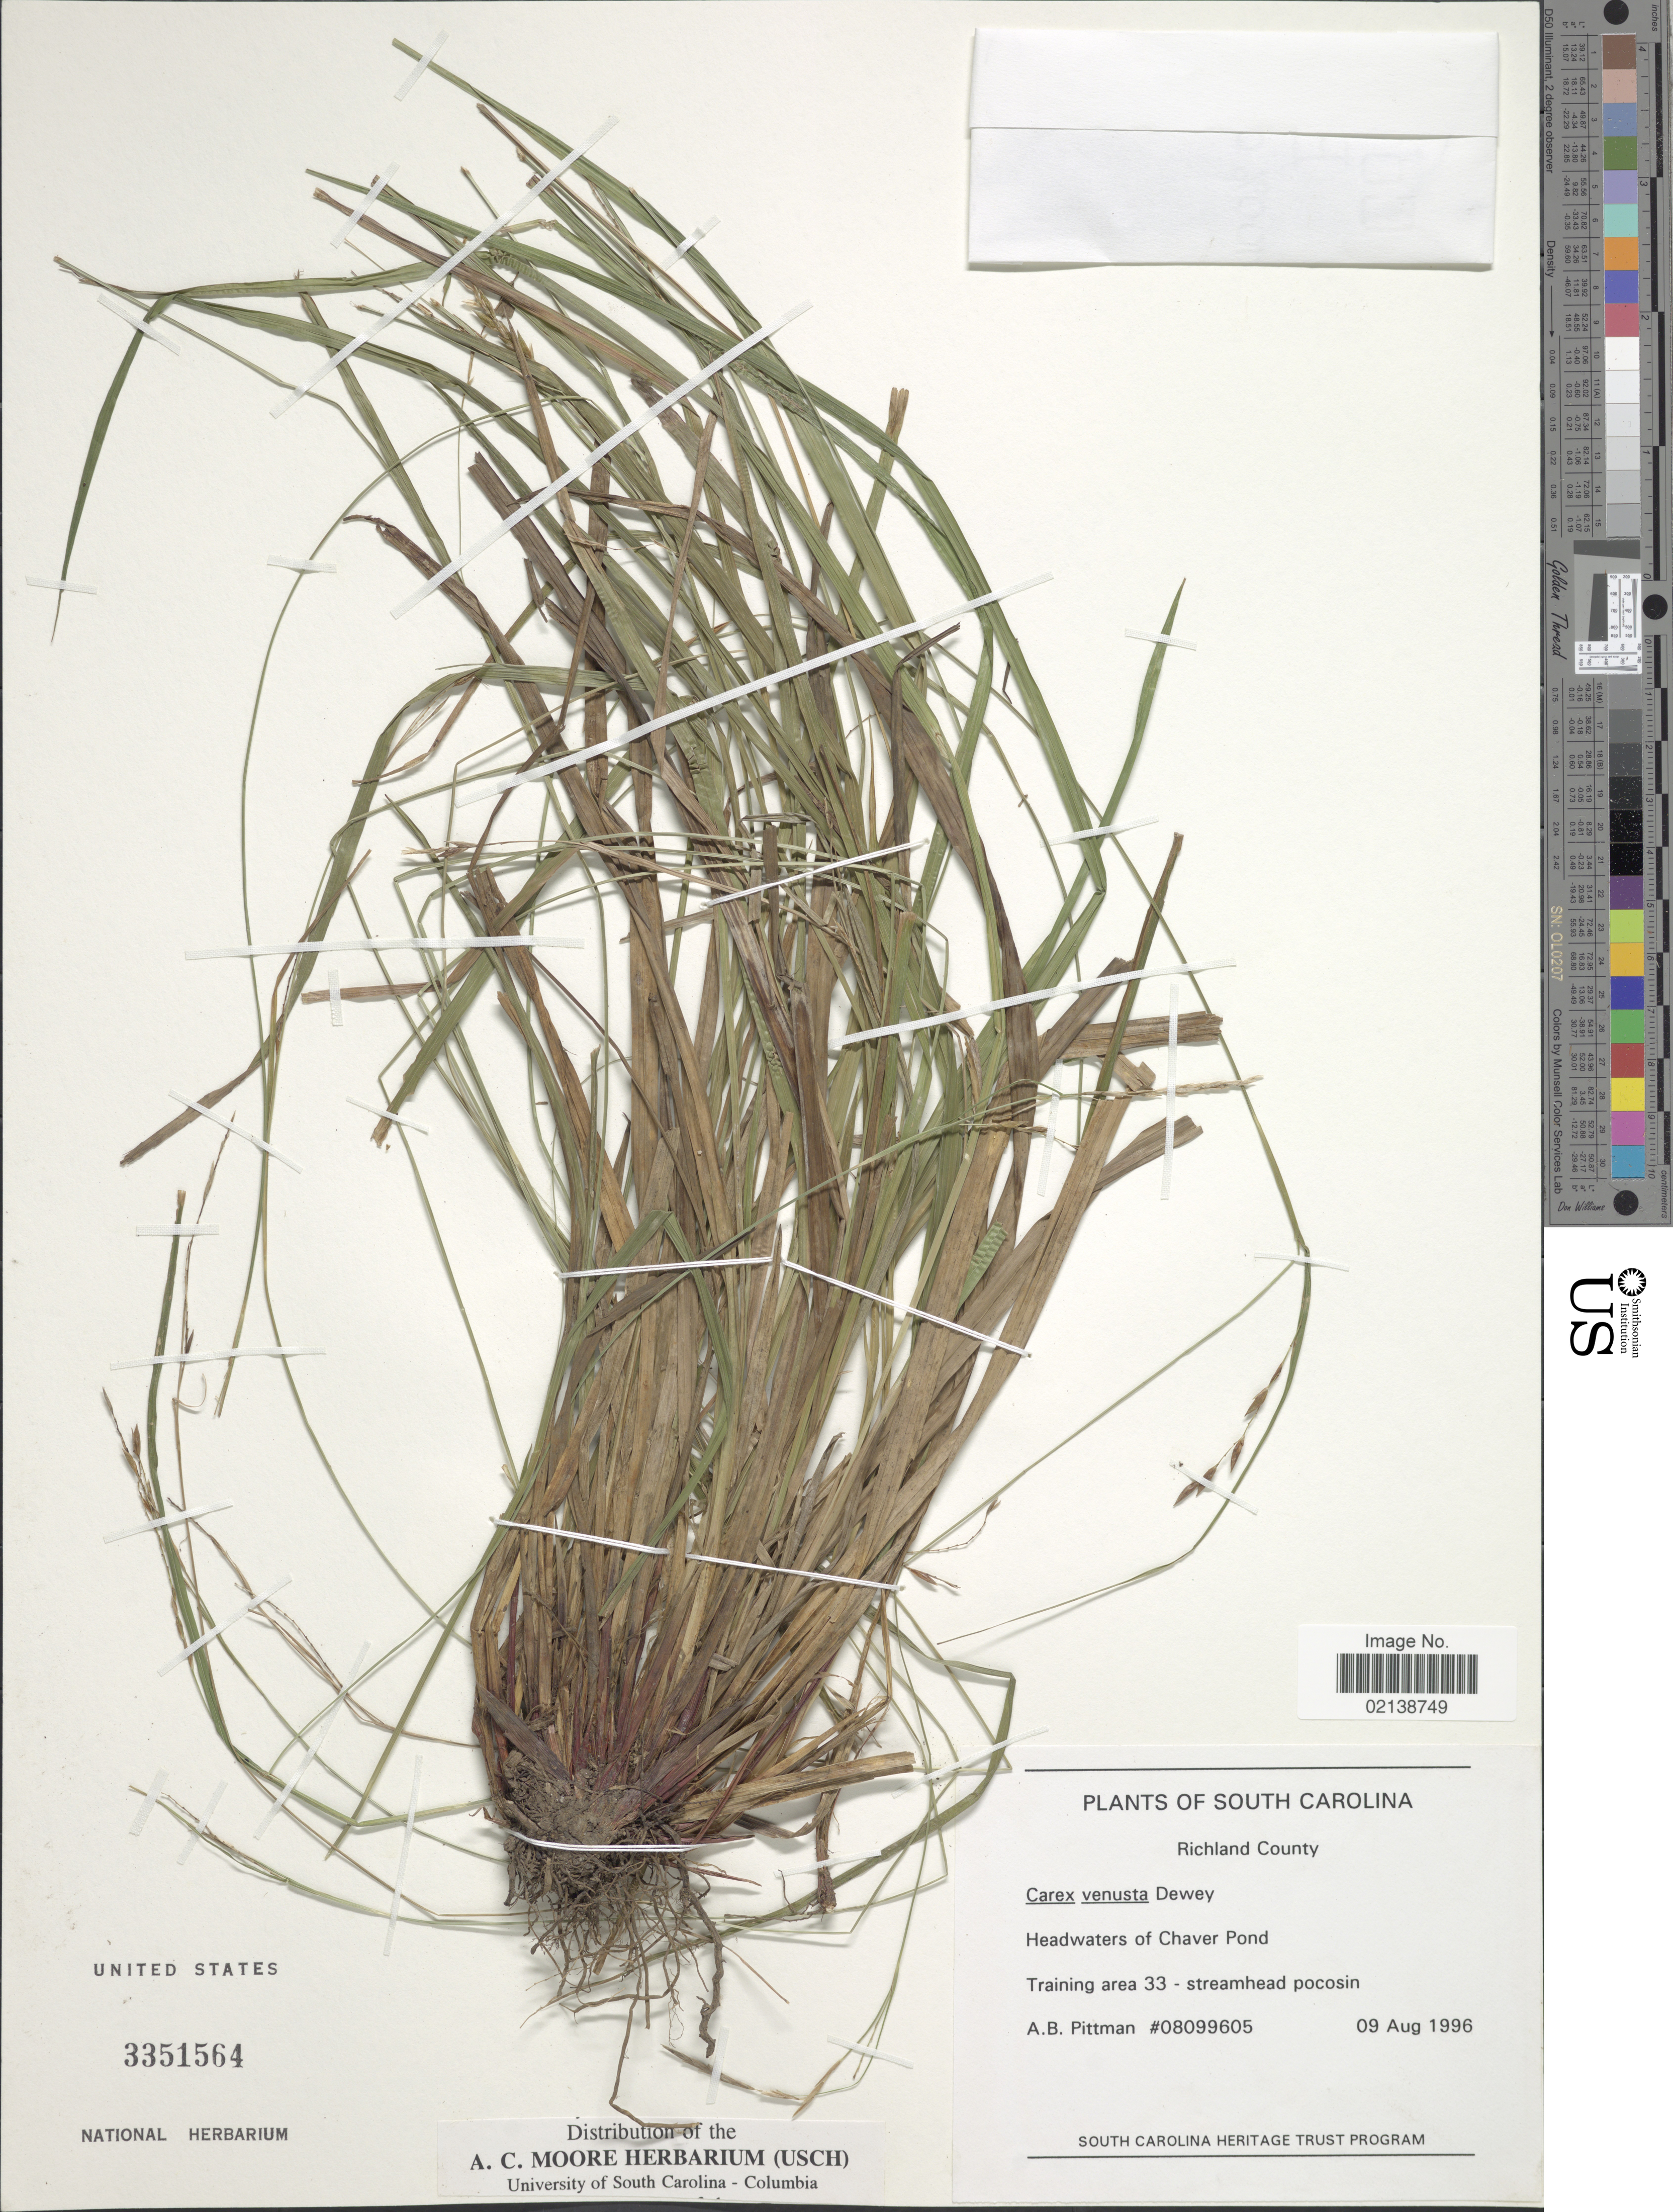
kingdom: Plantae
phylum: Tracheophyta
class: Liliopsida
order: Poales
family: Cyperaceae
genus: Carex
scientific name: Carex venusta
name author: Dewey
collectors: A. B. Pittman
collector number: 08099605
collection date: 1996-08-09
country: United States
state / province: South Carolina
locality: Richland County, Headwaters of Chaver Pond, Training area 33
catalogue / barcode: US 3351564